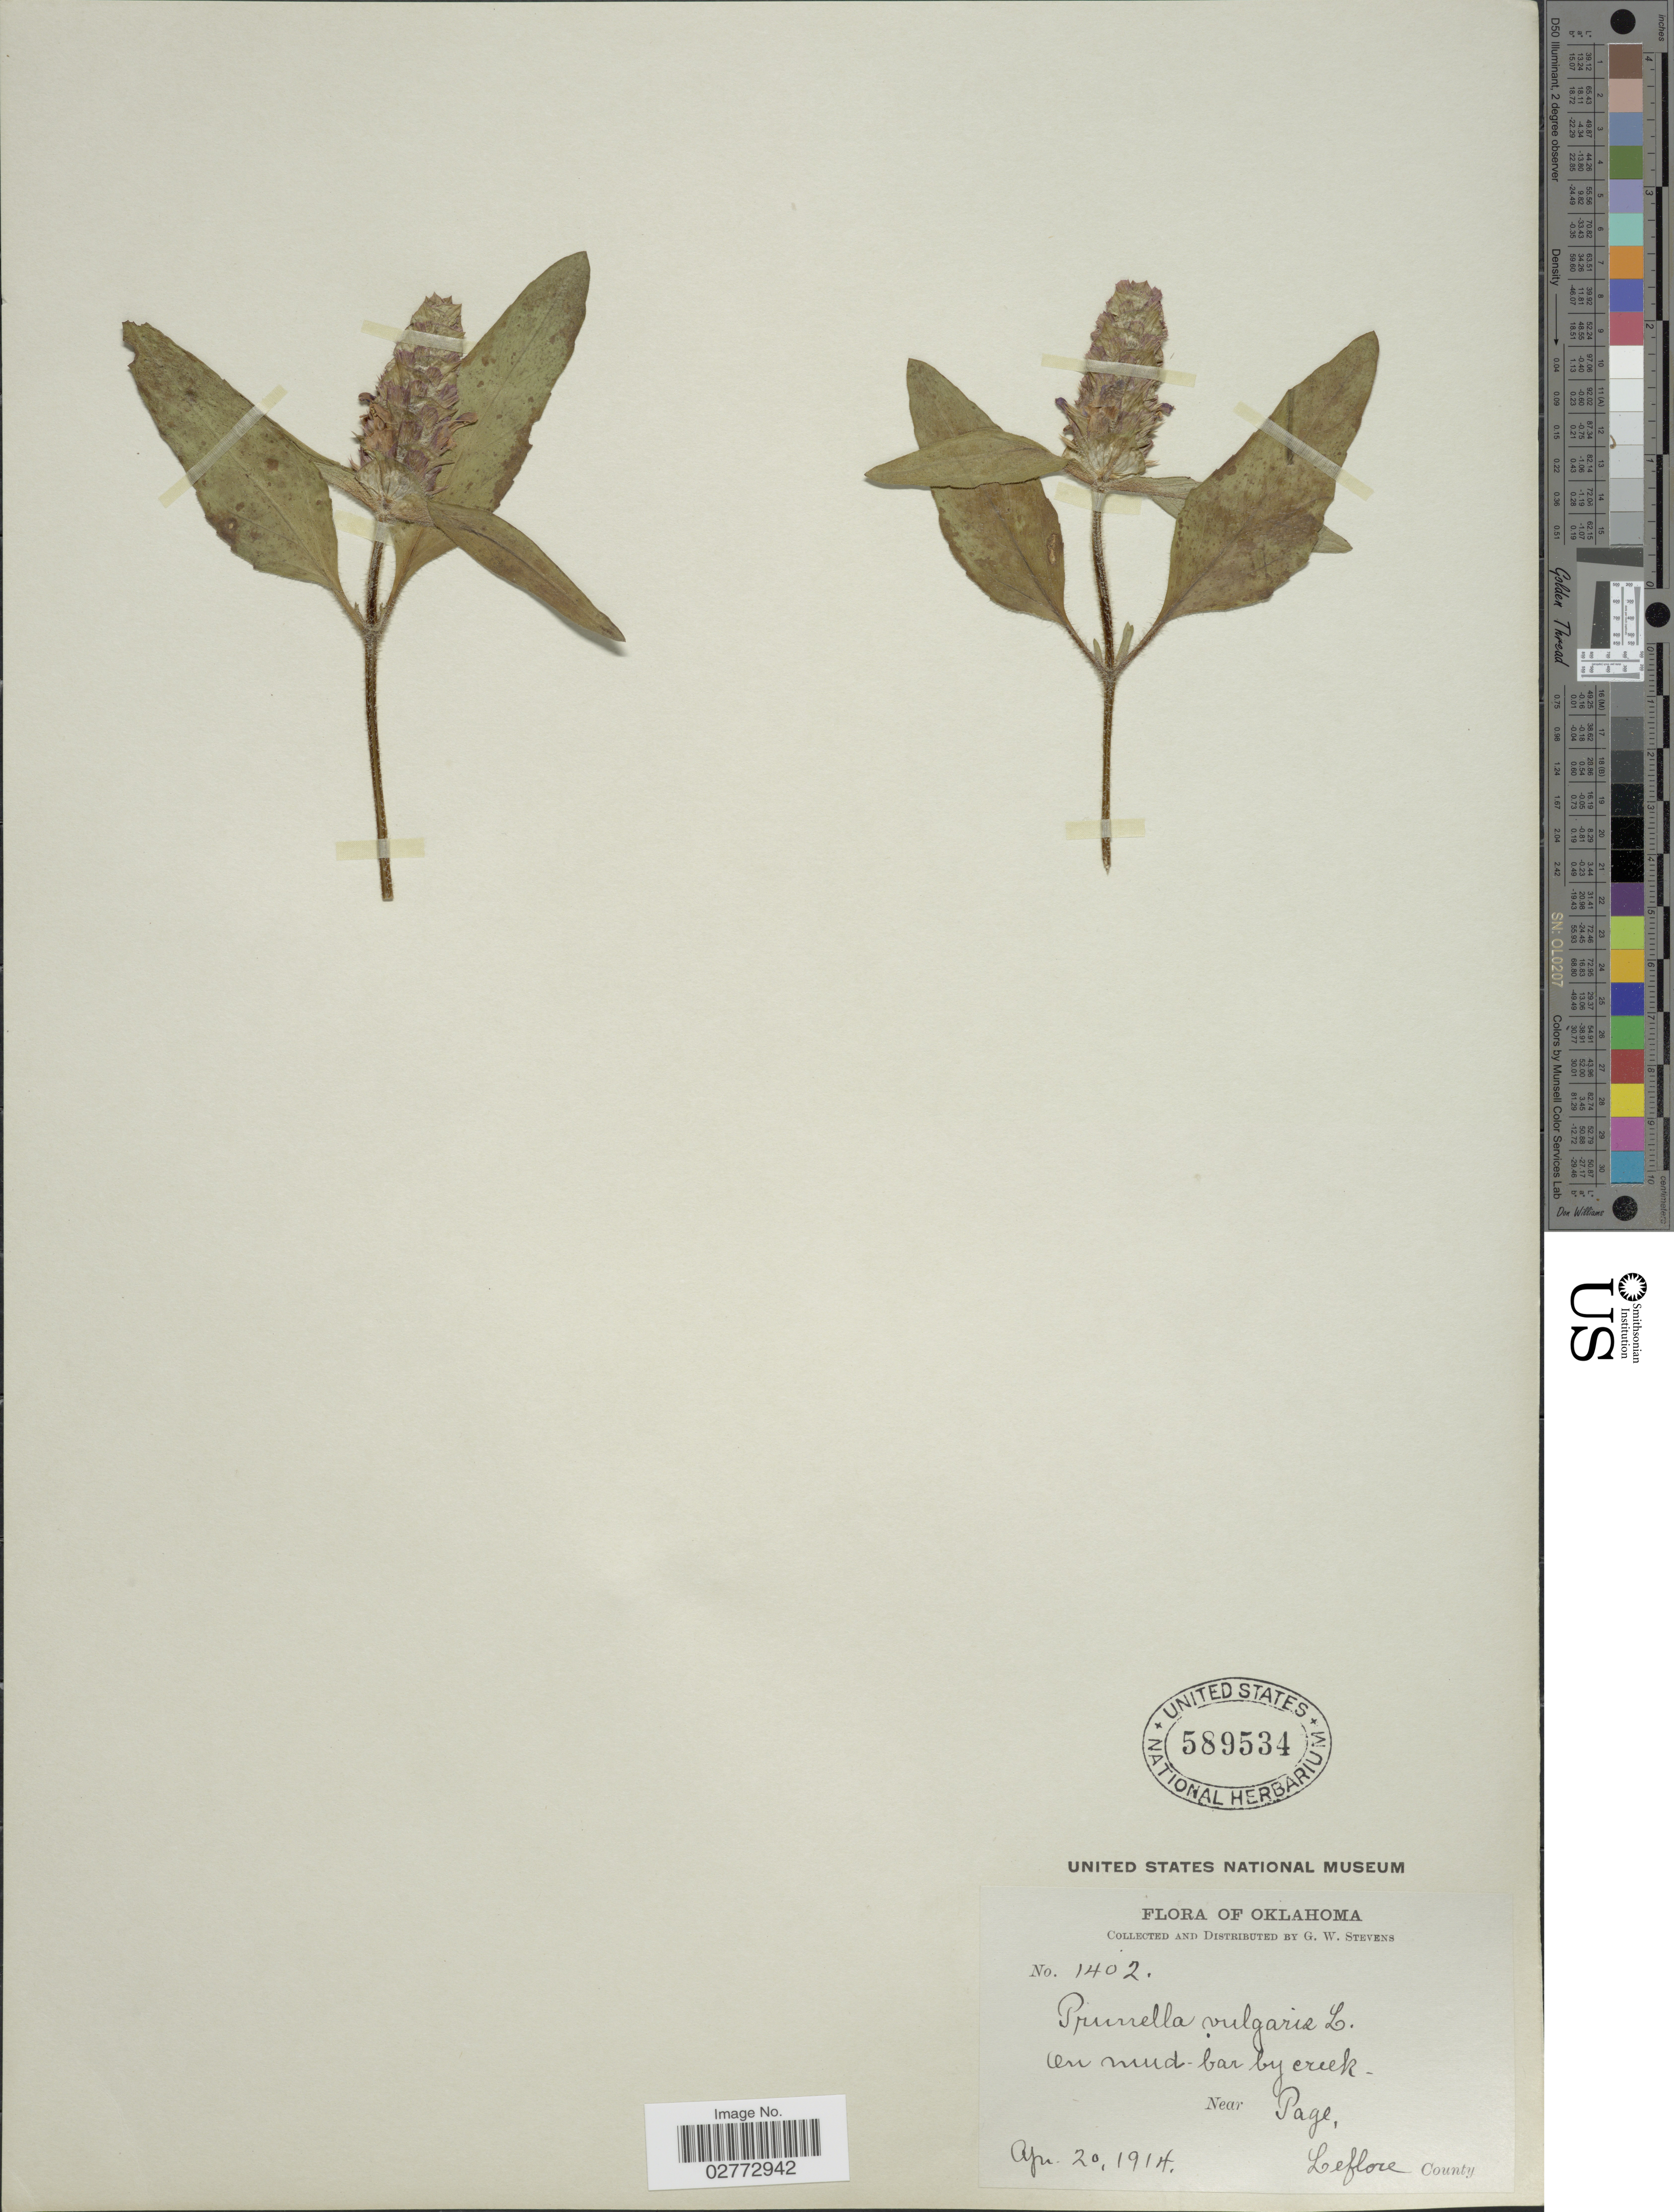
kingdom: Plantae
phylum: Tracheophyta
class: Magnoliopsida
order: Lamiales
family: Lamiaceae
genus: Prunella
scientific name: Prunella vulgaris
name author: L.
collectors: G. W. Stevens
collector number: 1402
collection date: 1914-04-20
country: United States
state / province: Oklahoma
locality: On mud-bar by creek. Near Page, Leflore County.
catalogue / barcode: US 589534